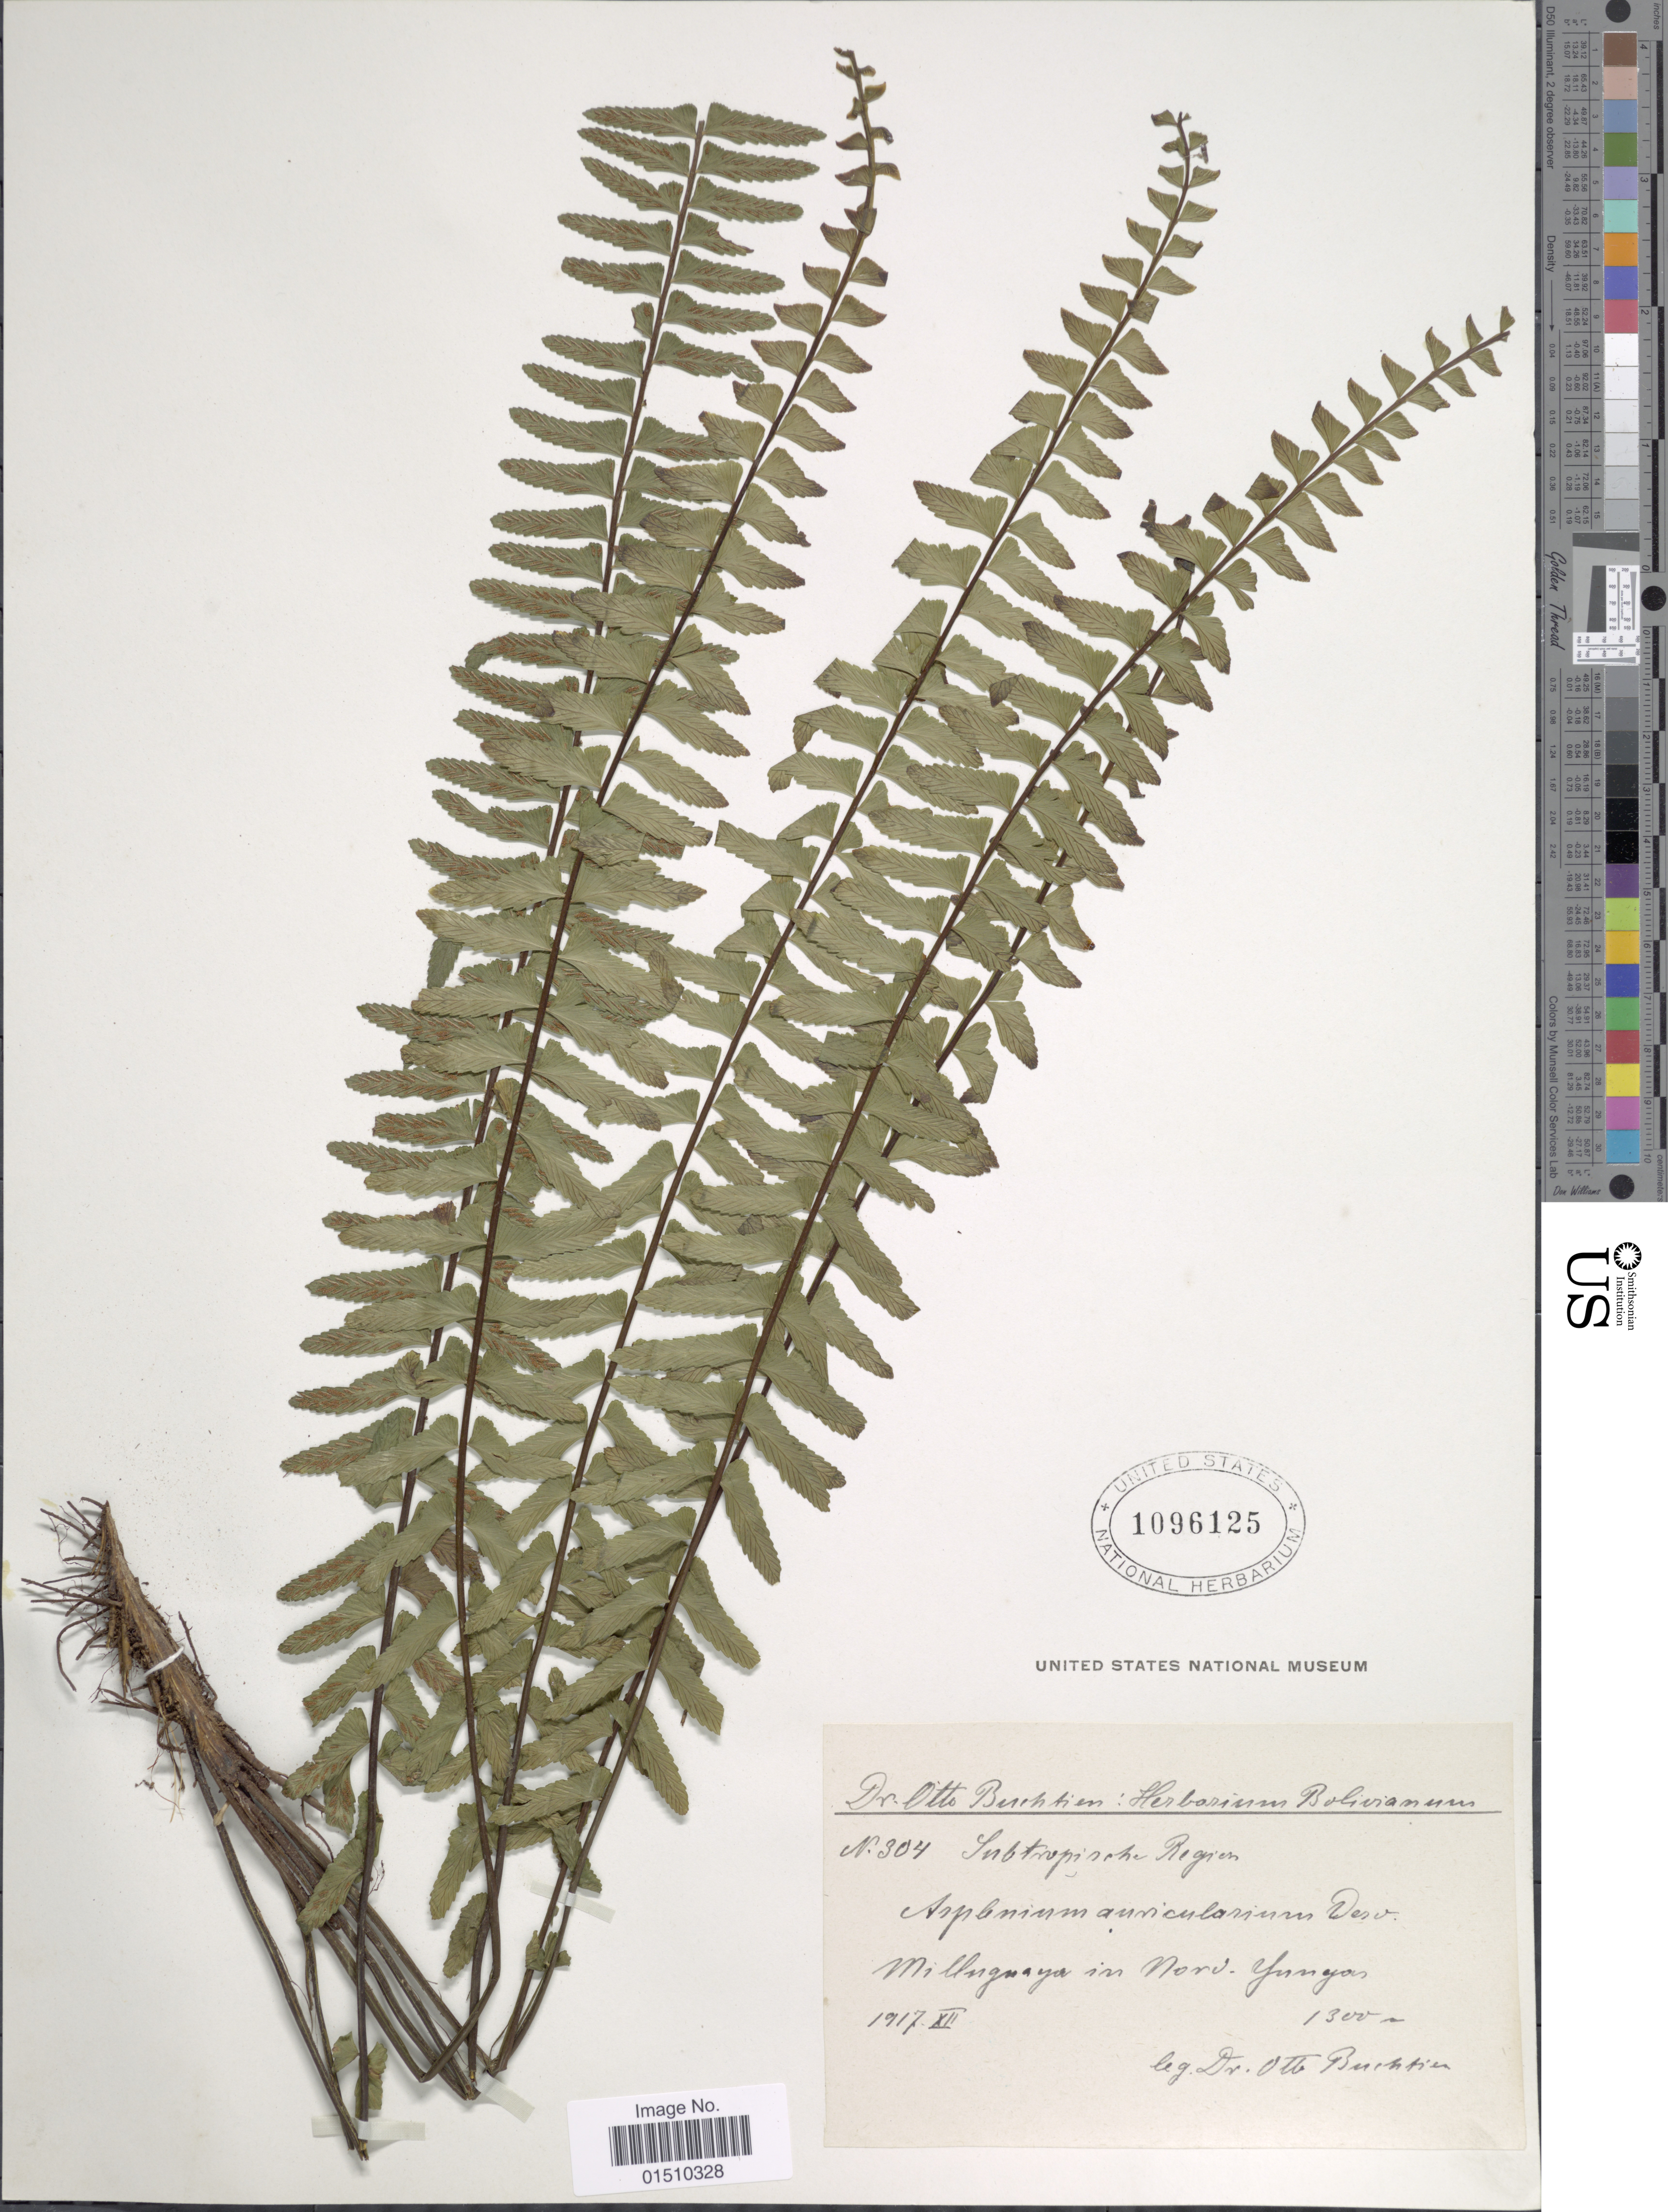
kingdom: Plantae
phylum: Tracheophyta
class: Polypodiopsida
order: Polypodiales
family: Aspleniaceae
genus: Asplenium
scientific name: Asplenium bangii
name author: Hieron.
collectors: O. Buchtien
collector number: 304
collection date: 1917-12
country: Bolivia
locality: Bolivianum, Millaguaga, in Nord-Yungas.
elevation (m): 1300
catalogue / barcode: US 1096125